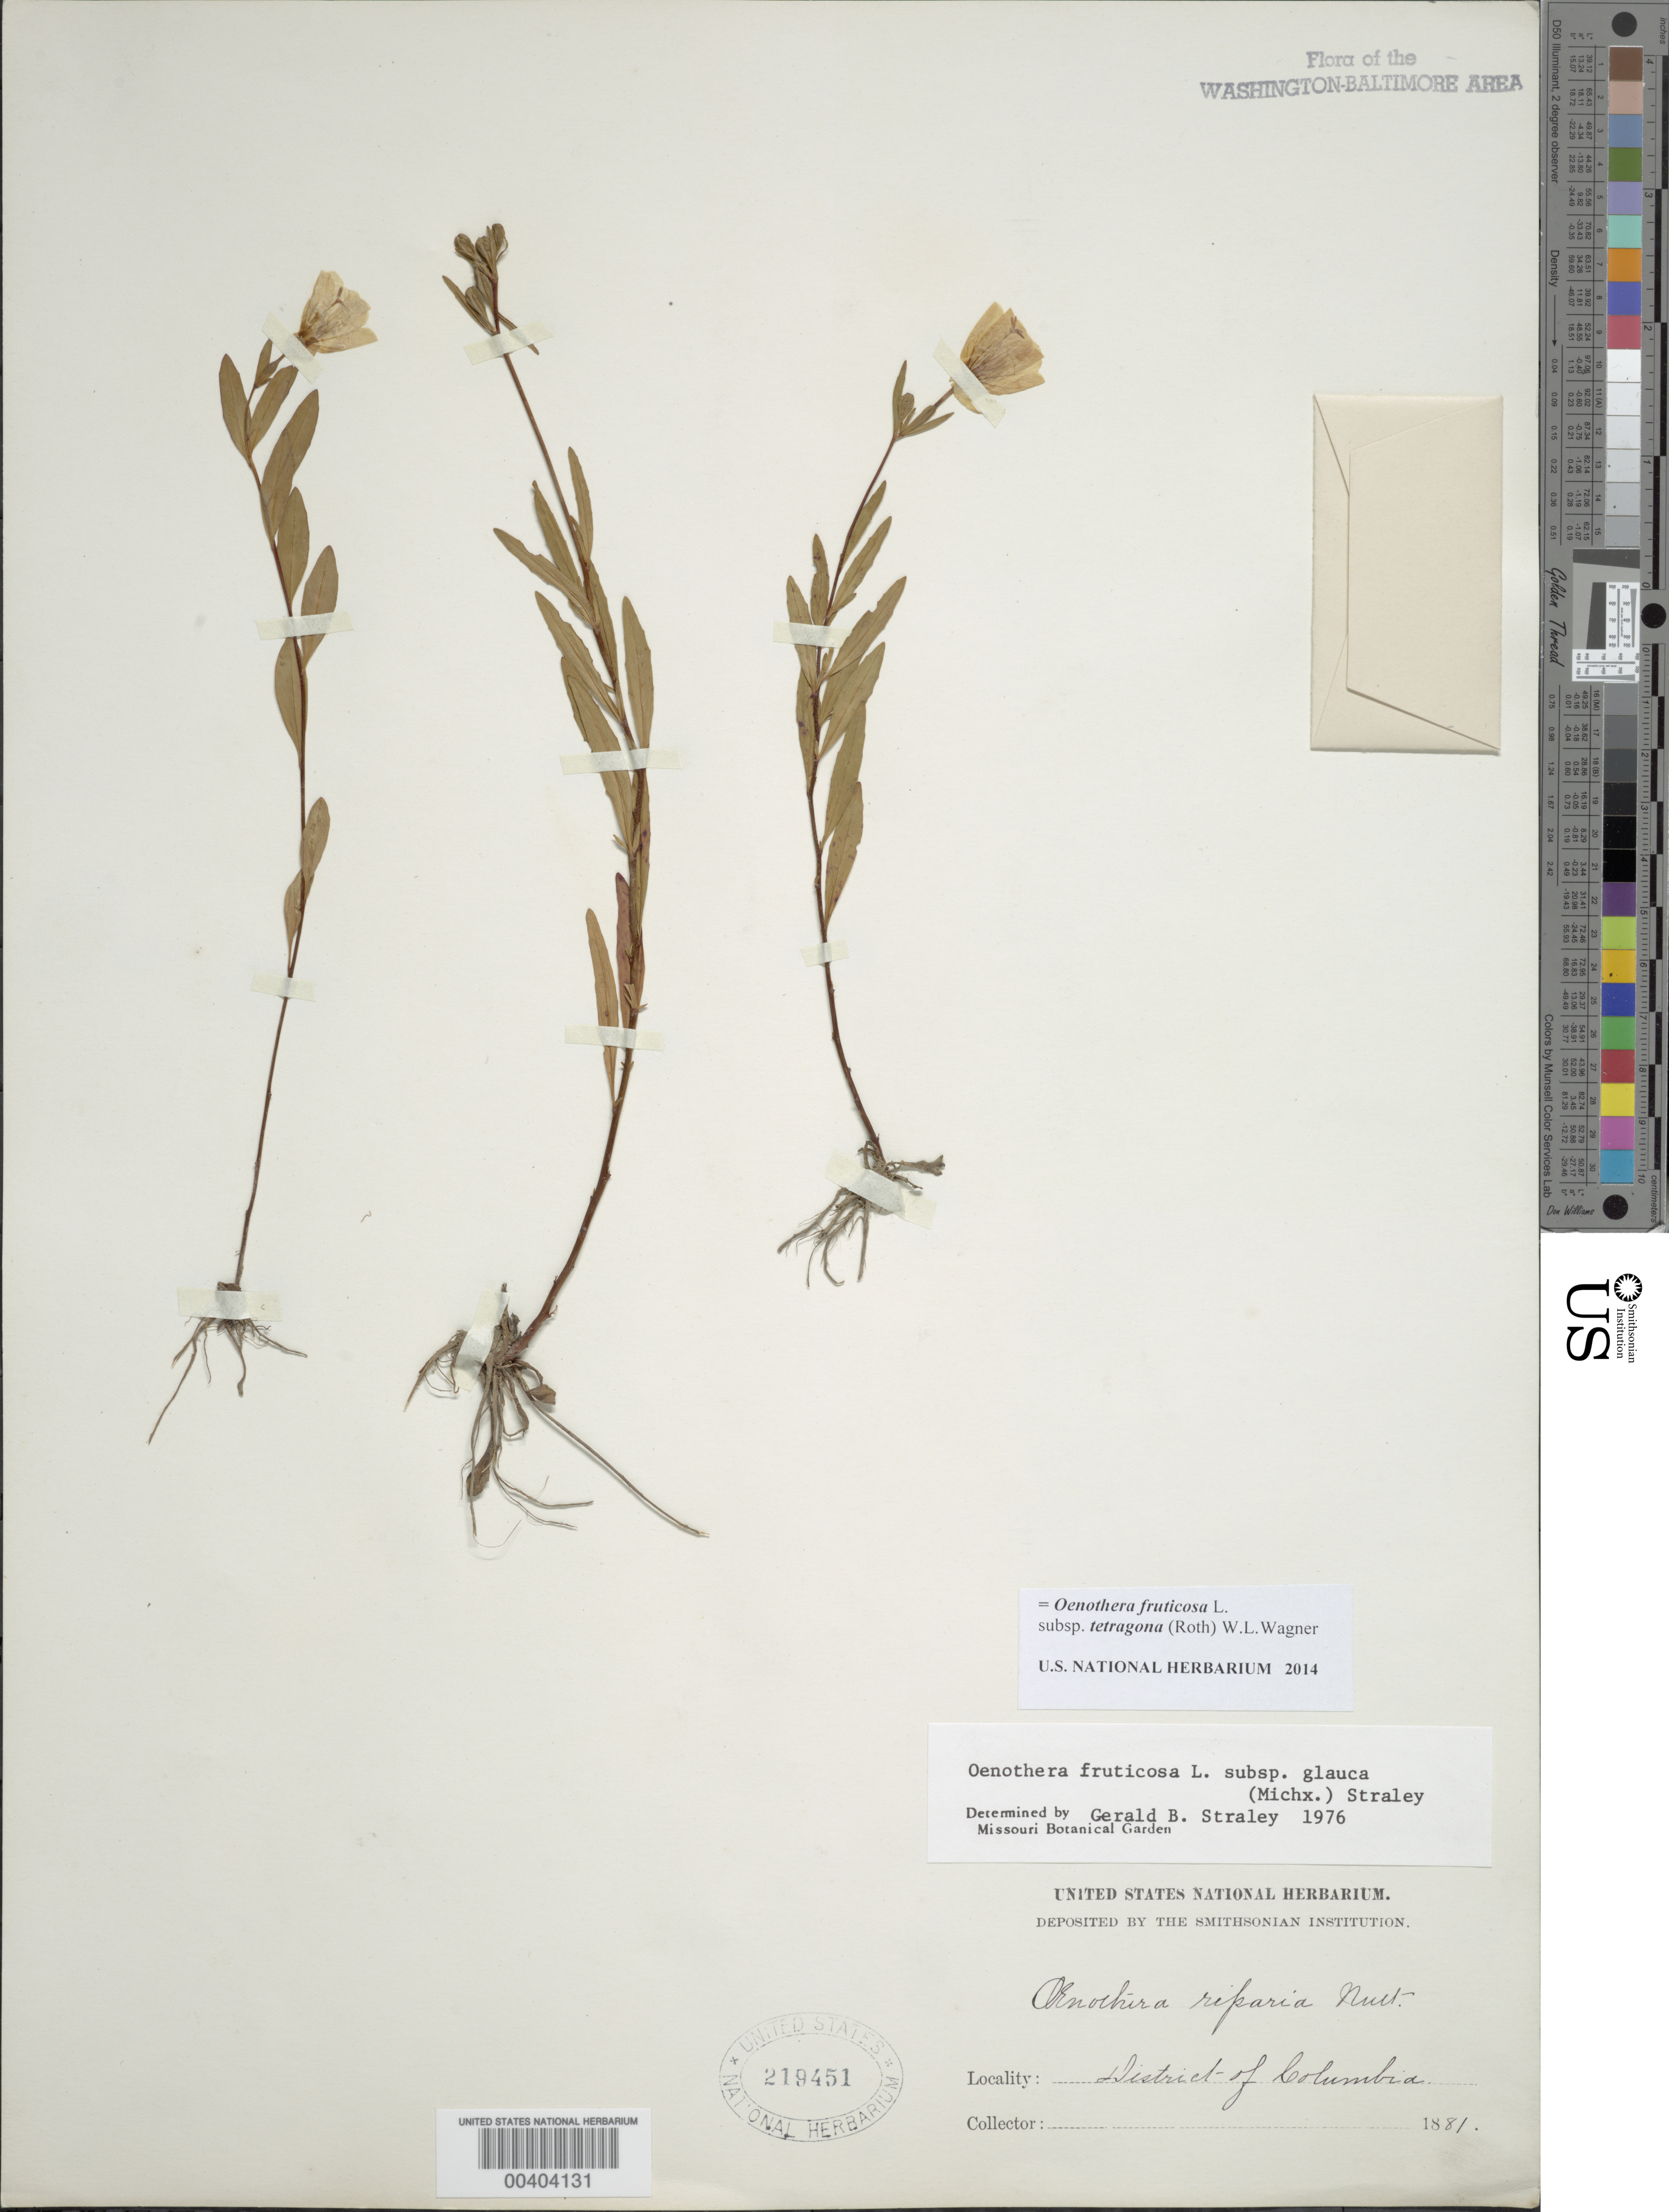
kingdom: Plantae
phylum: Tracheophyta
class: Magnoliopsida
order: Myrtales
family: Onagraceae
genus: Oenothera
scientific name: Oenothera fruticosa subsp. tetragona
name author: (Roth) W.L. Wagner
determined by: Wagner, W. L., (BOT), Smithsonian Institution - National Museum of Natural History (UNITED STATES)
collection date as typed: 1881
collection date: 1881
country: United States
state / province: District of Columbia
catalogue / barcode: US 219451